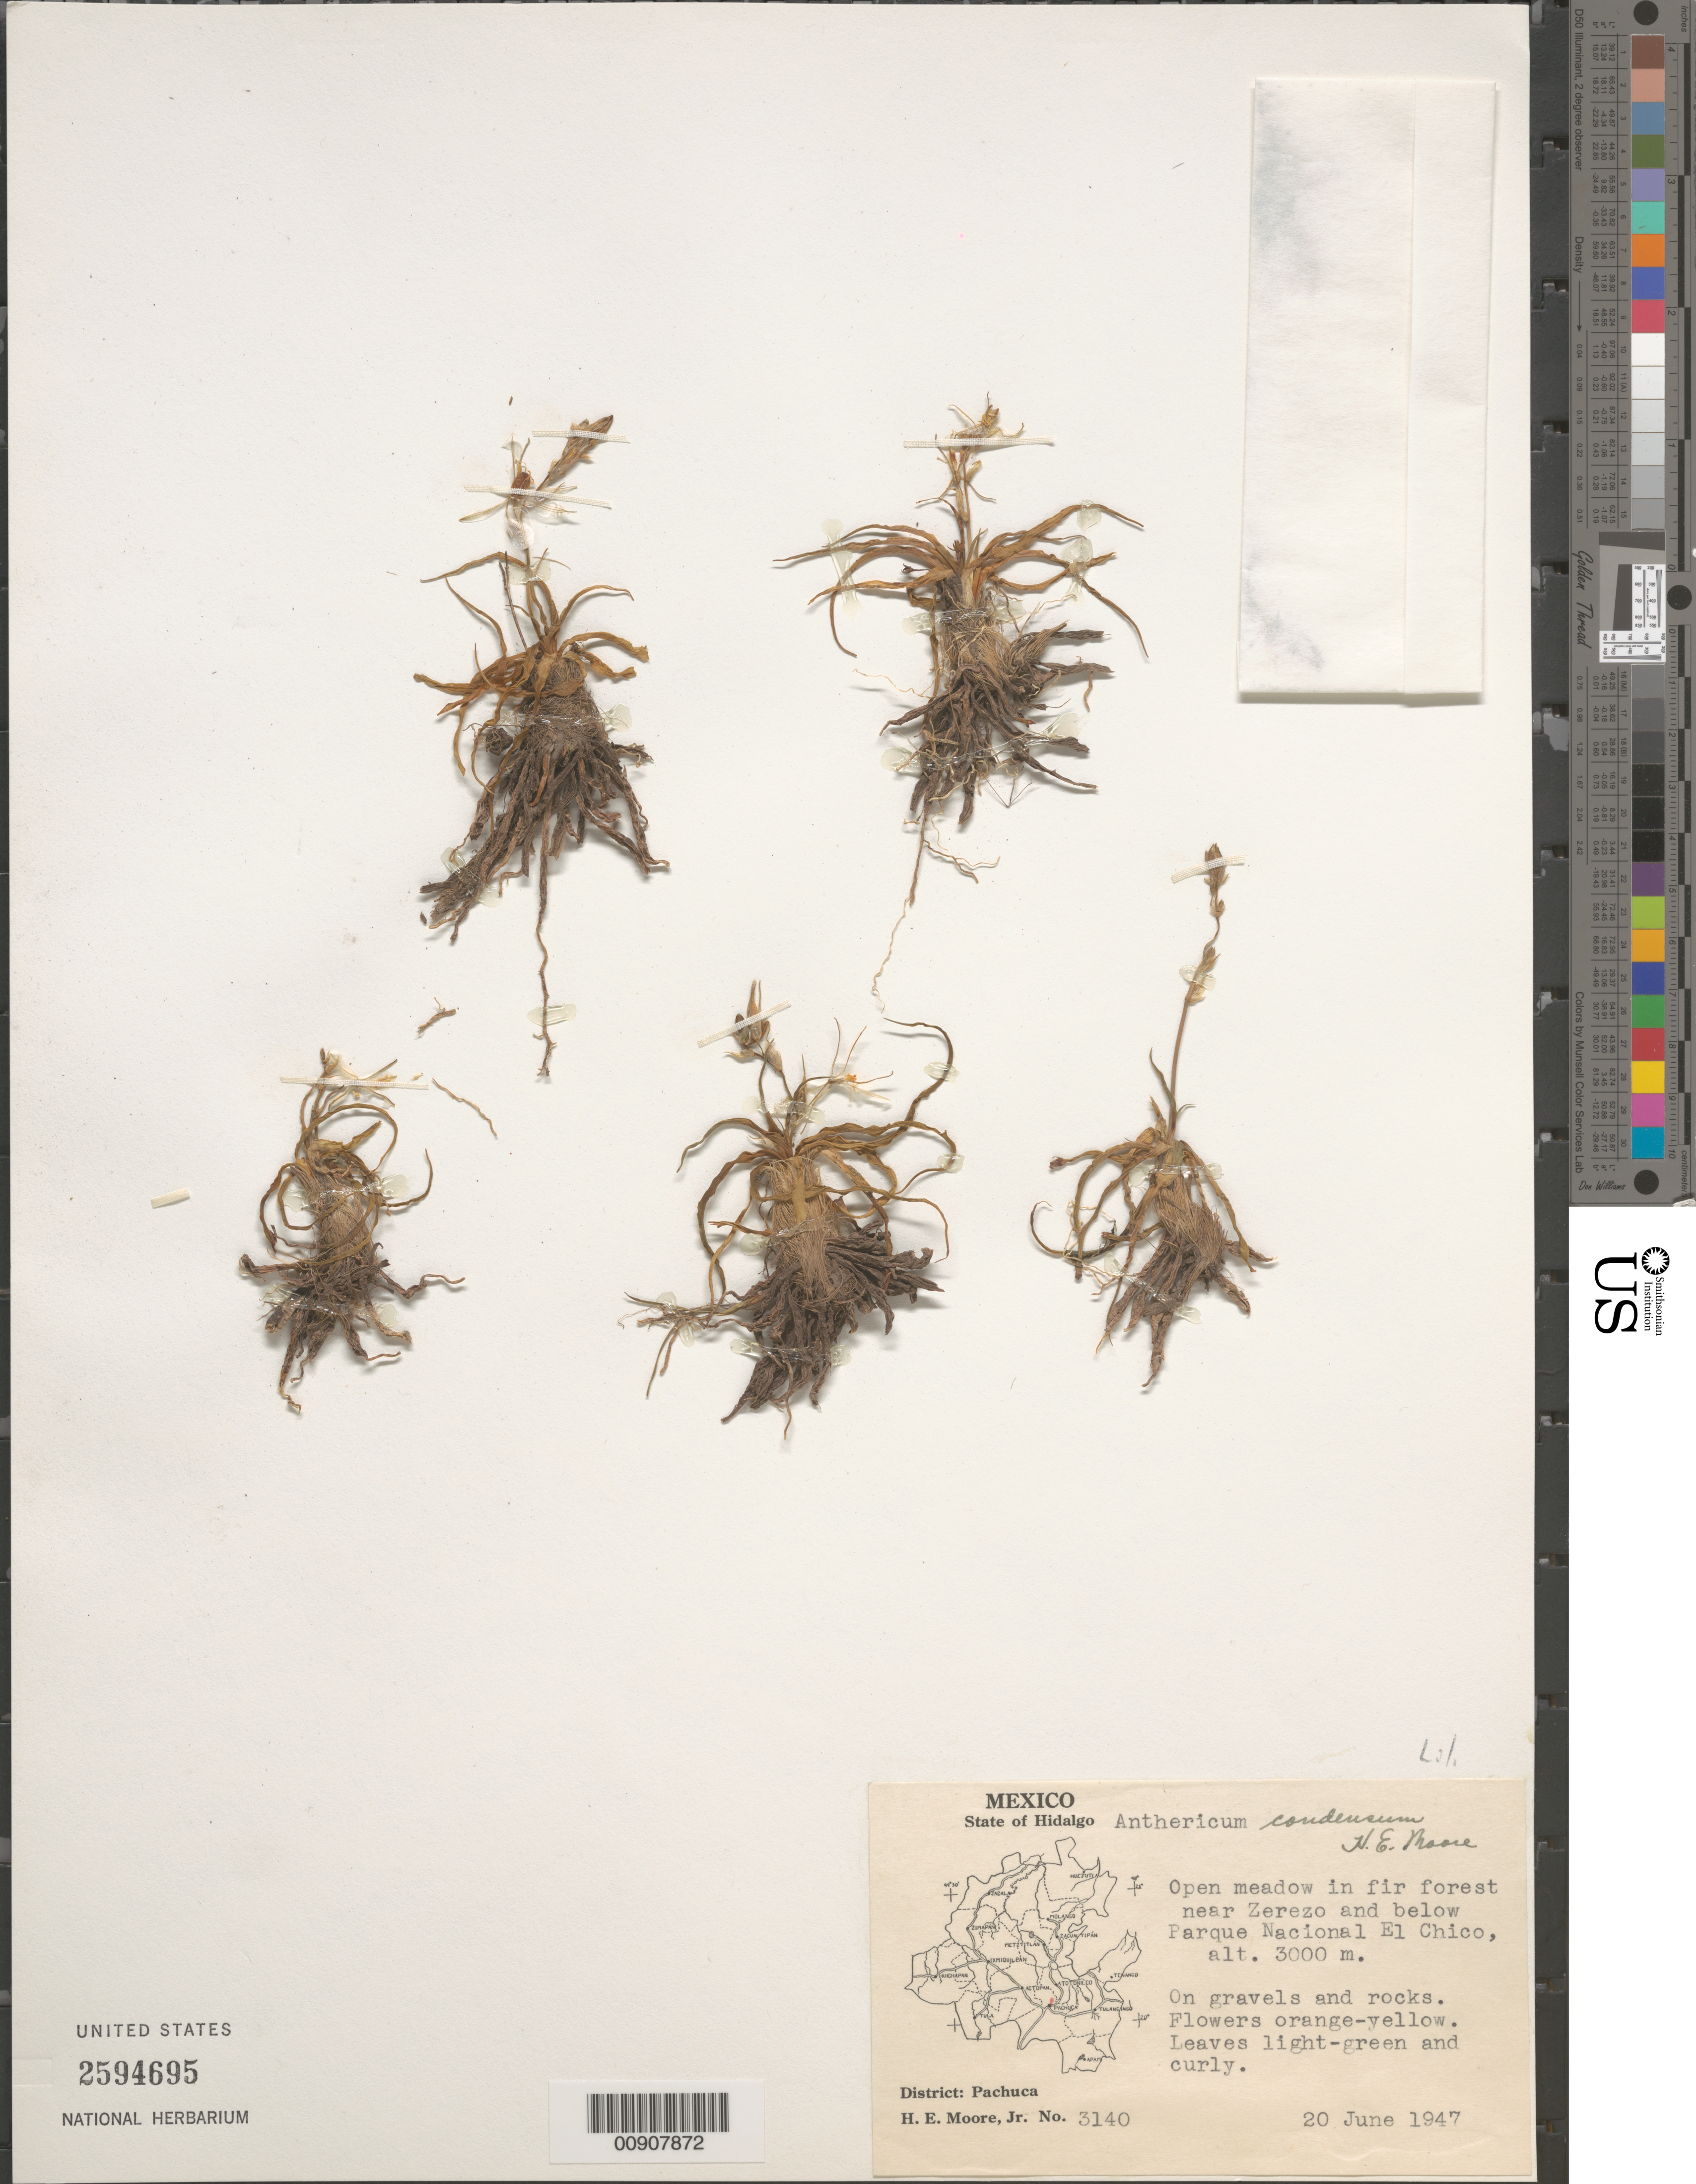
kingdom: Plantae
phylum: Tracheophyta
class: Liliopsida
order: Asparagales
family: Asparagaceae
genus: Anthericum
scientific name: Anthericum condensum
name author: H.E. Moore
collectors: H. E. Moore & C. Wood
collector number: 3140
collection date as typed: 20 Jun 1947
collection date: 1947-06-20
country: Mexico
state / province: Hidalgo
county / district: Pachuca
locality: Near Zerezo and below Parque Nacional El Chico. District Pachuca, State of Hidalgo.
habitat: Open meadow in fir forest. On gravels and rocks.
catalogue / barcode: US 2594695